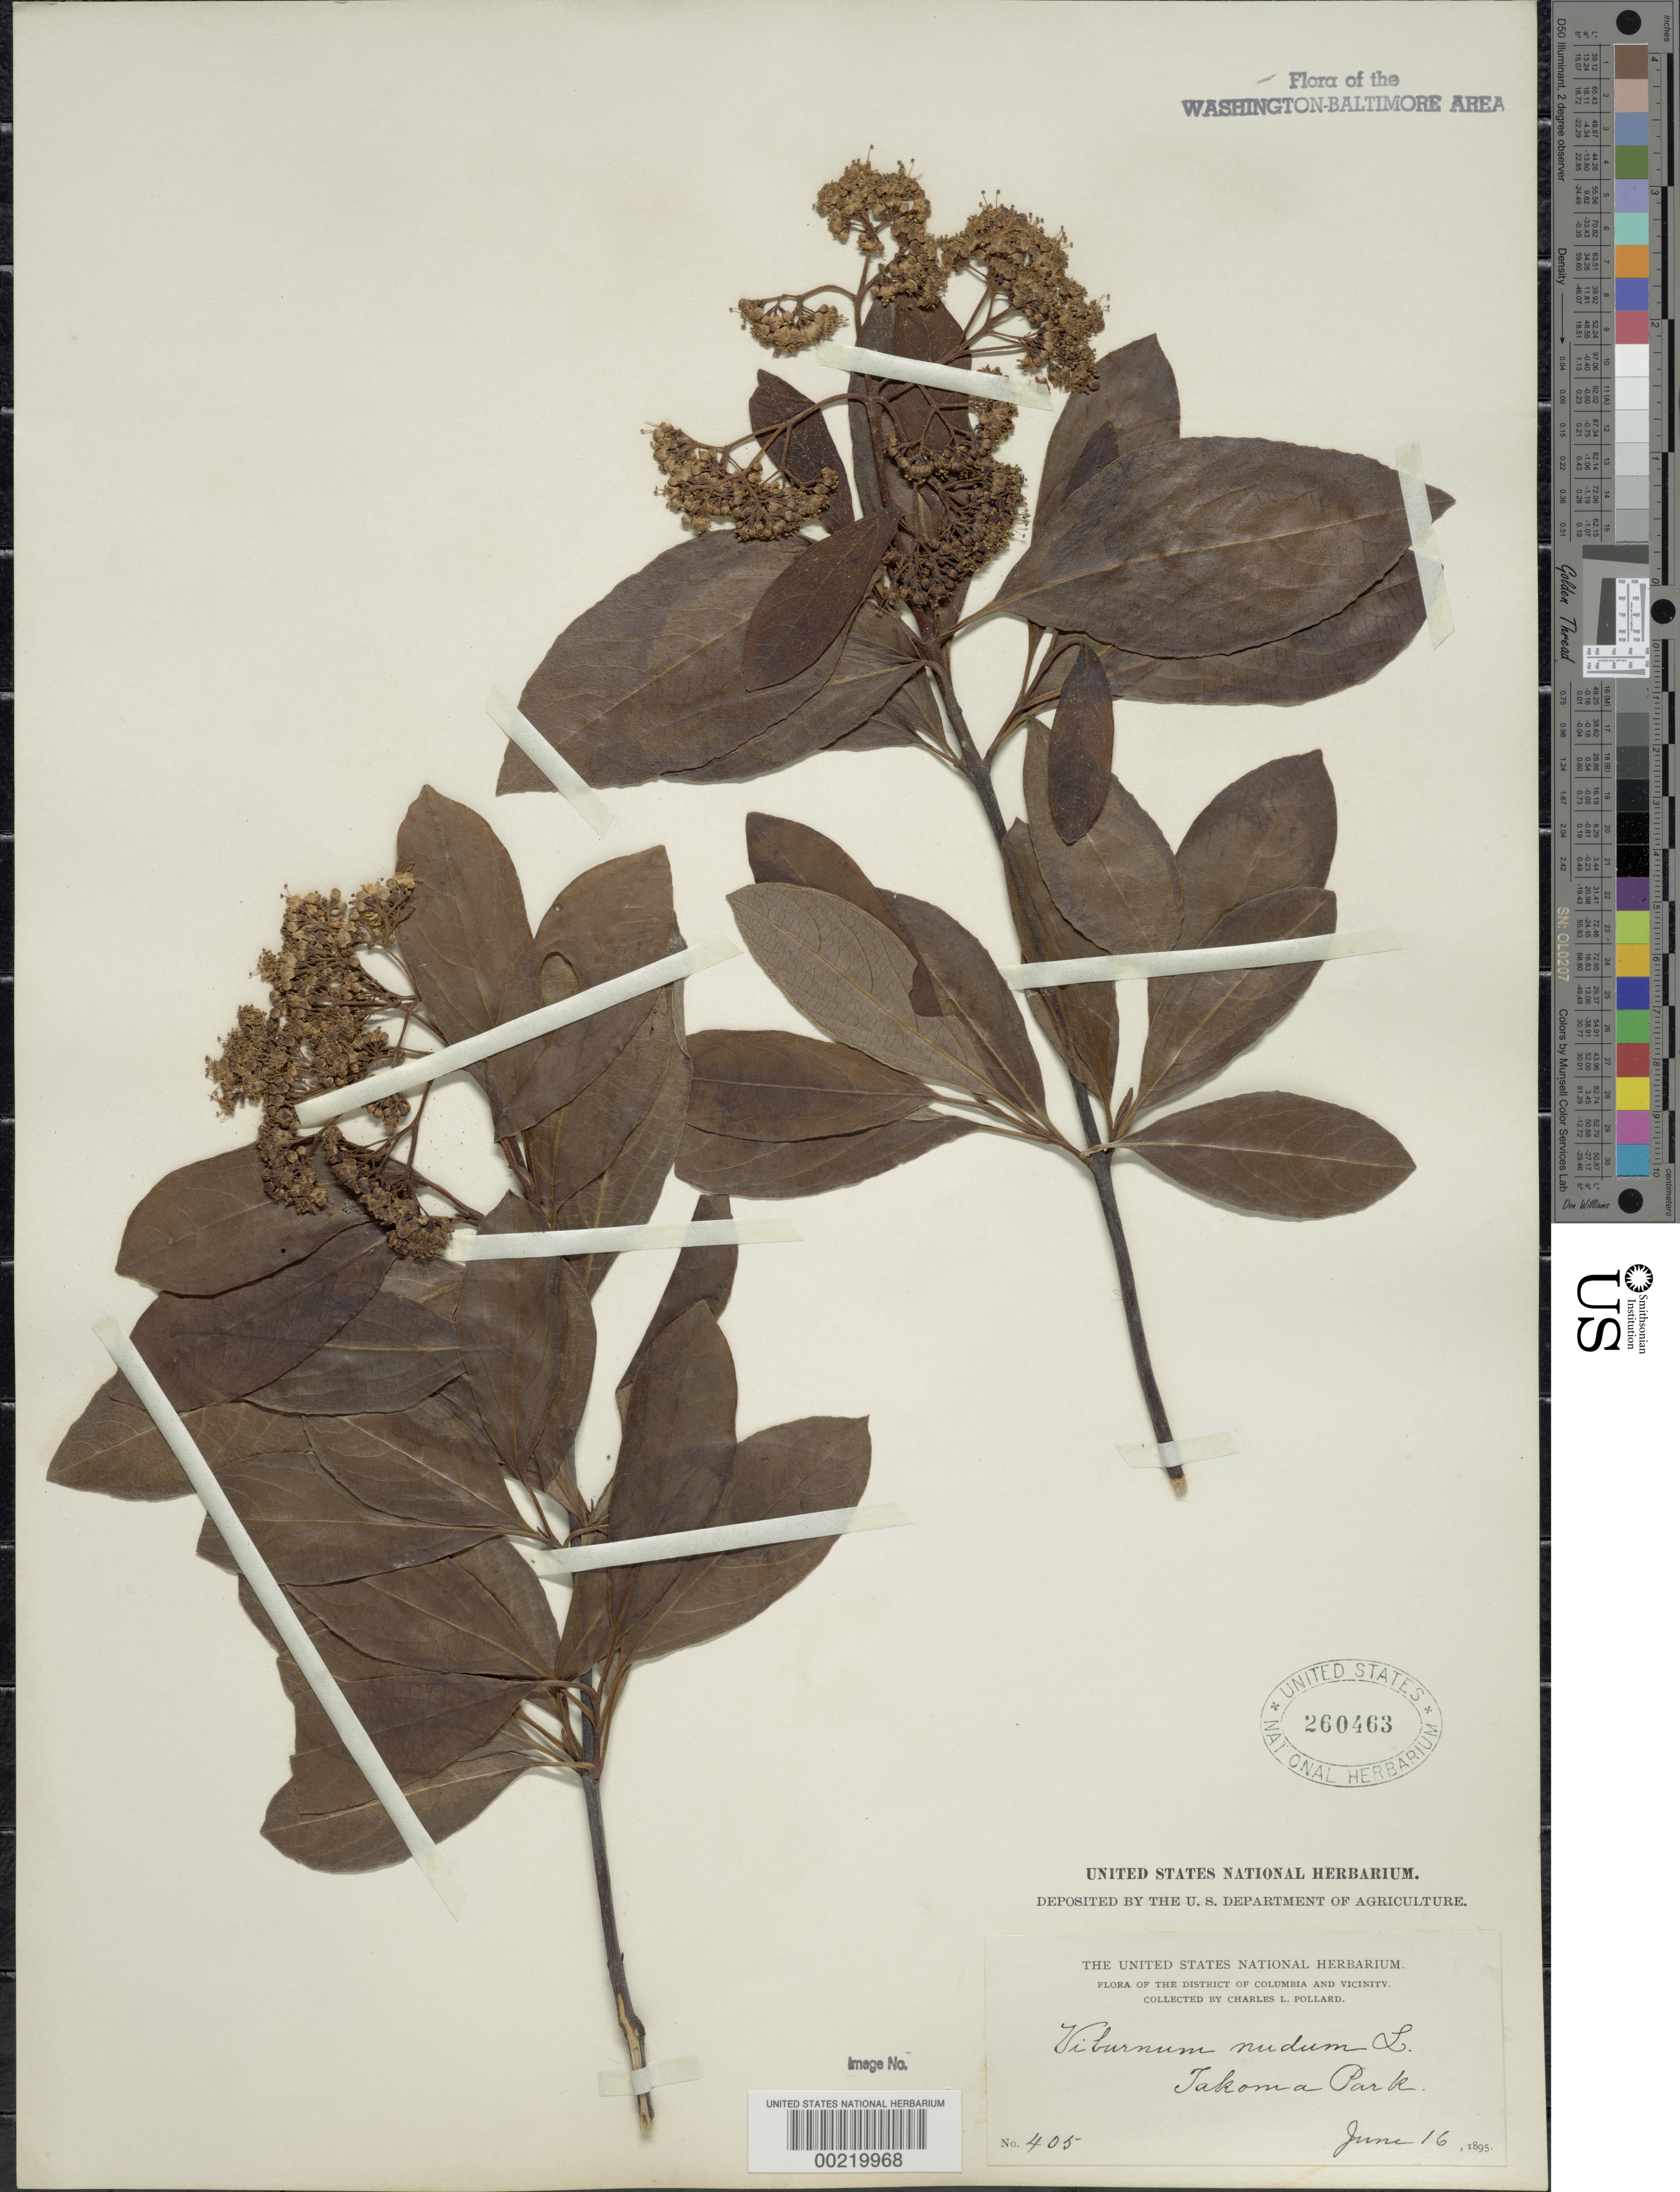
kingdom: Plantae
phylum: Tracheophyta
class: Magnoliopsida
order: Dipsacales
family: Viburnaceae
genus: Viburnum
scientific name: Viburnum nudum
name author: L.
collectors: C. L. Pollard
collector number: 405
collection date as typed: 16 Jun 1895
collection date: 1895-06-16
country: United States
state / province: Maryland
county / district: Montgomery / Prince George's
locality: Takoma Park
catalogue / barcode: US 260463